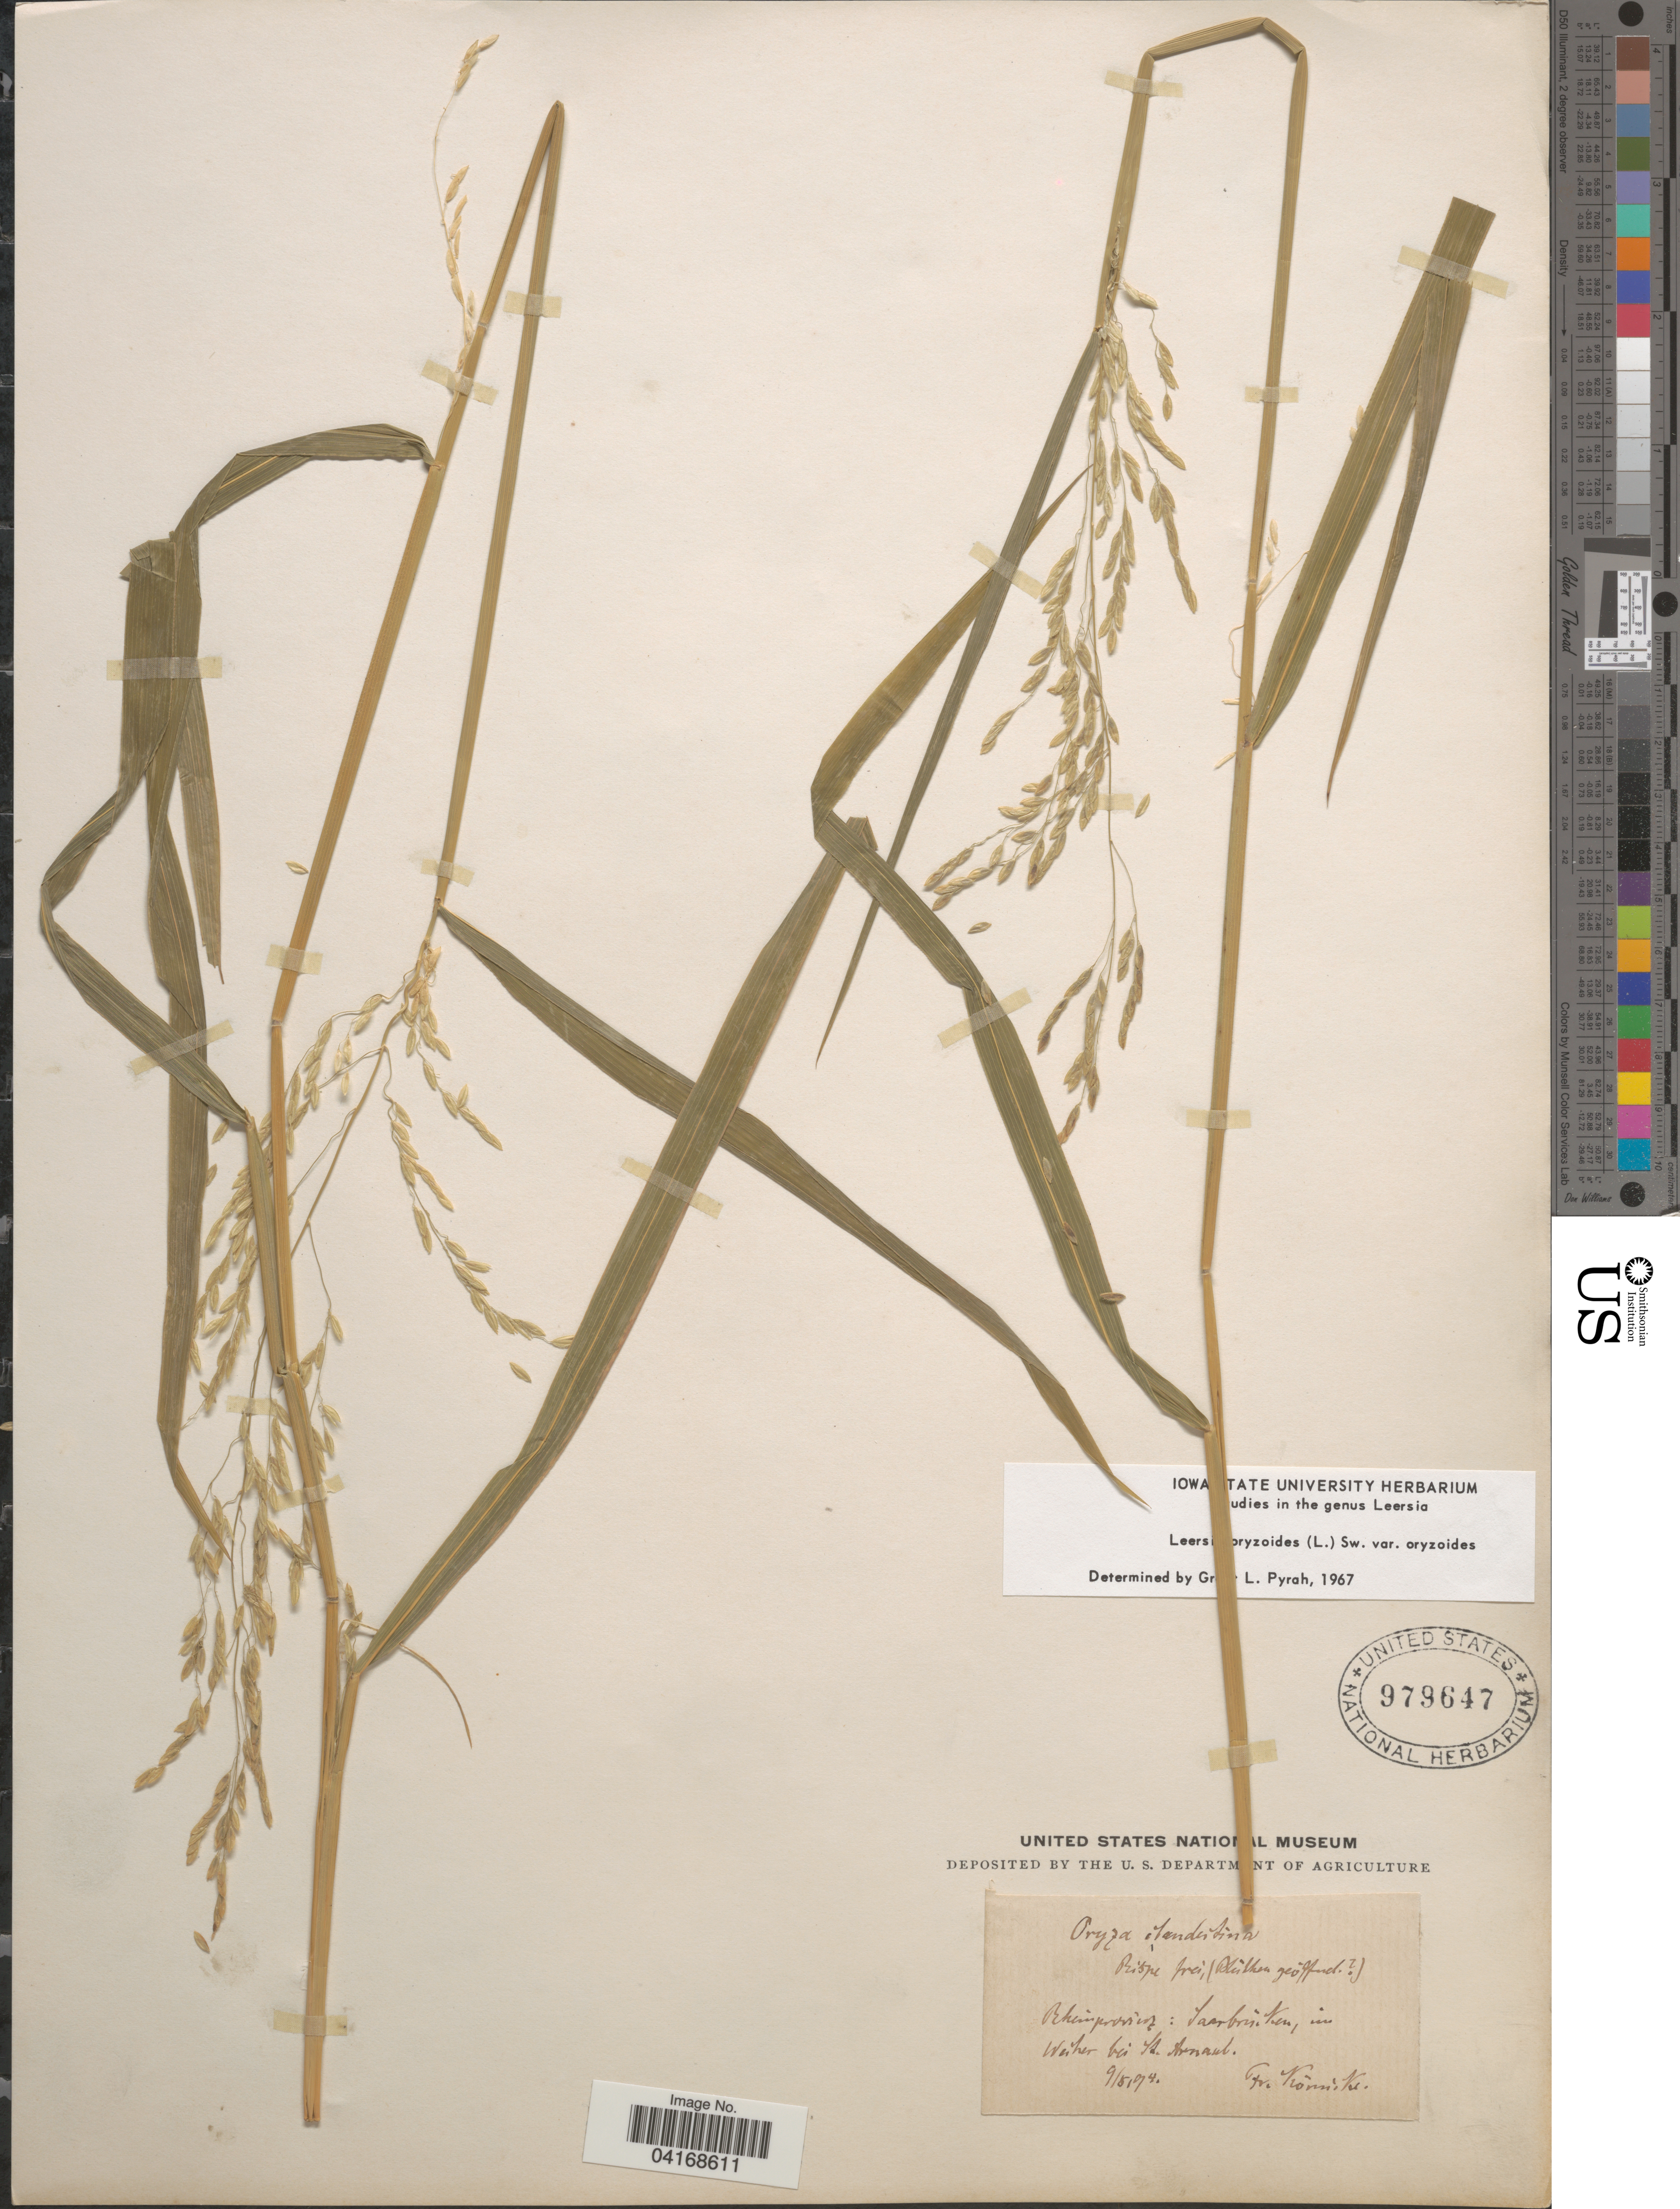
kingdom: Plantae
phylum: Tracheophyta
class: Liliopsida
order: Poales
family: Poaceae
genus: Leersia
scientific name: Leersia oryzoides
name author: (L.) Sw.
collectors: F. A. Körnicke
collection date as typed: Transcribed d/m/y: 9/5/94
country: Germany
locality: Rheinprovinz: Saarbrücken, in Weiher bei St. Arnaul [interpreted].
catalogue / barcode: US 979647